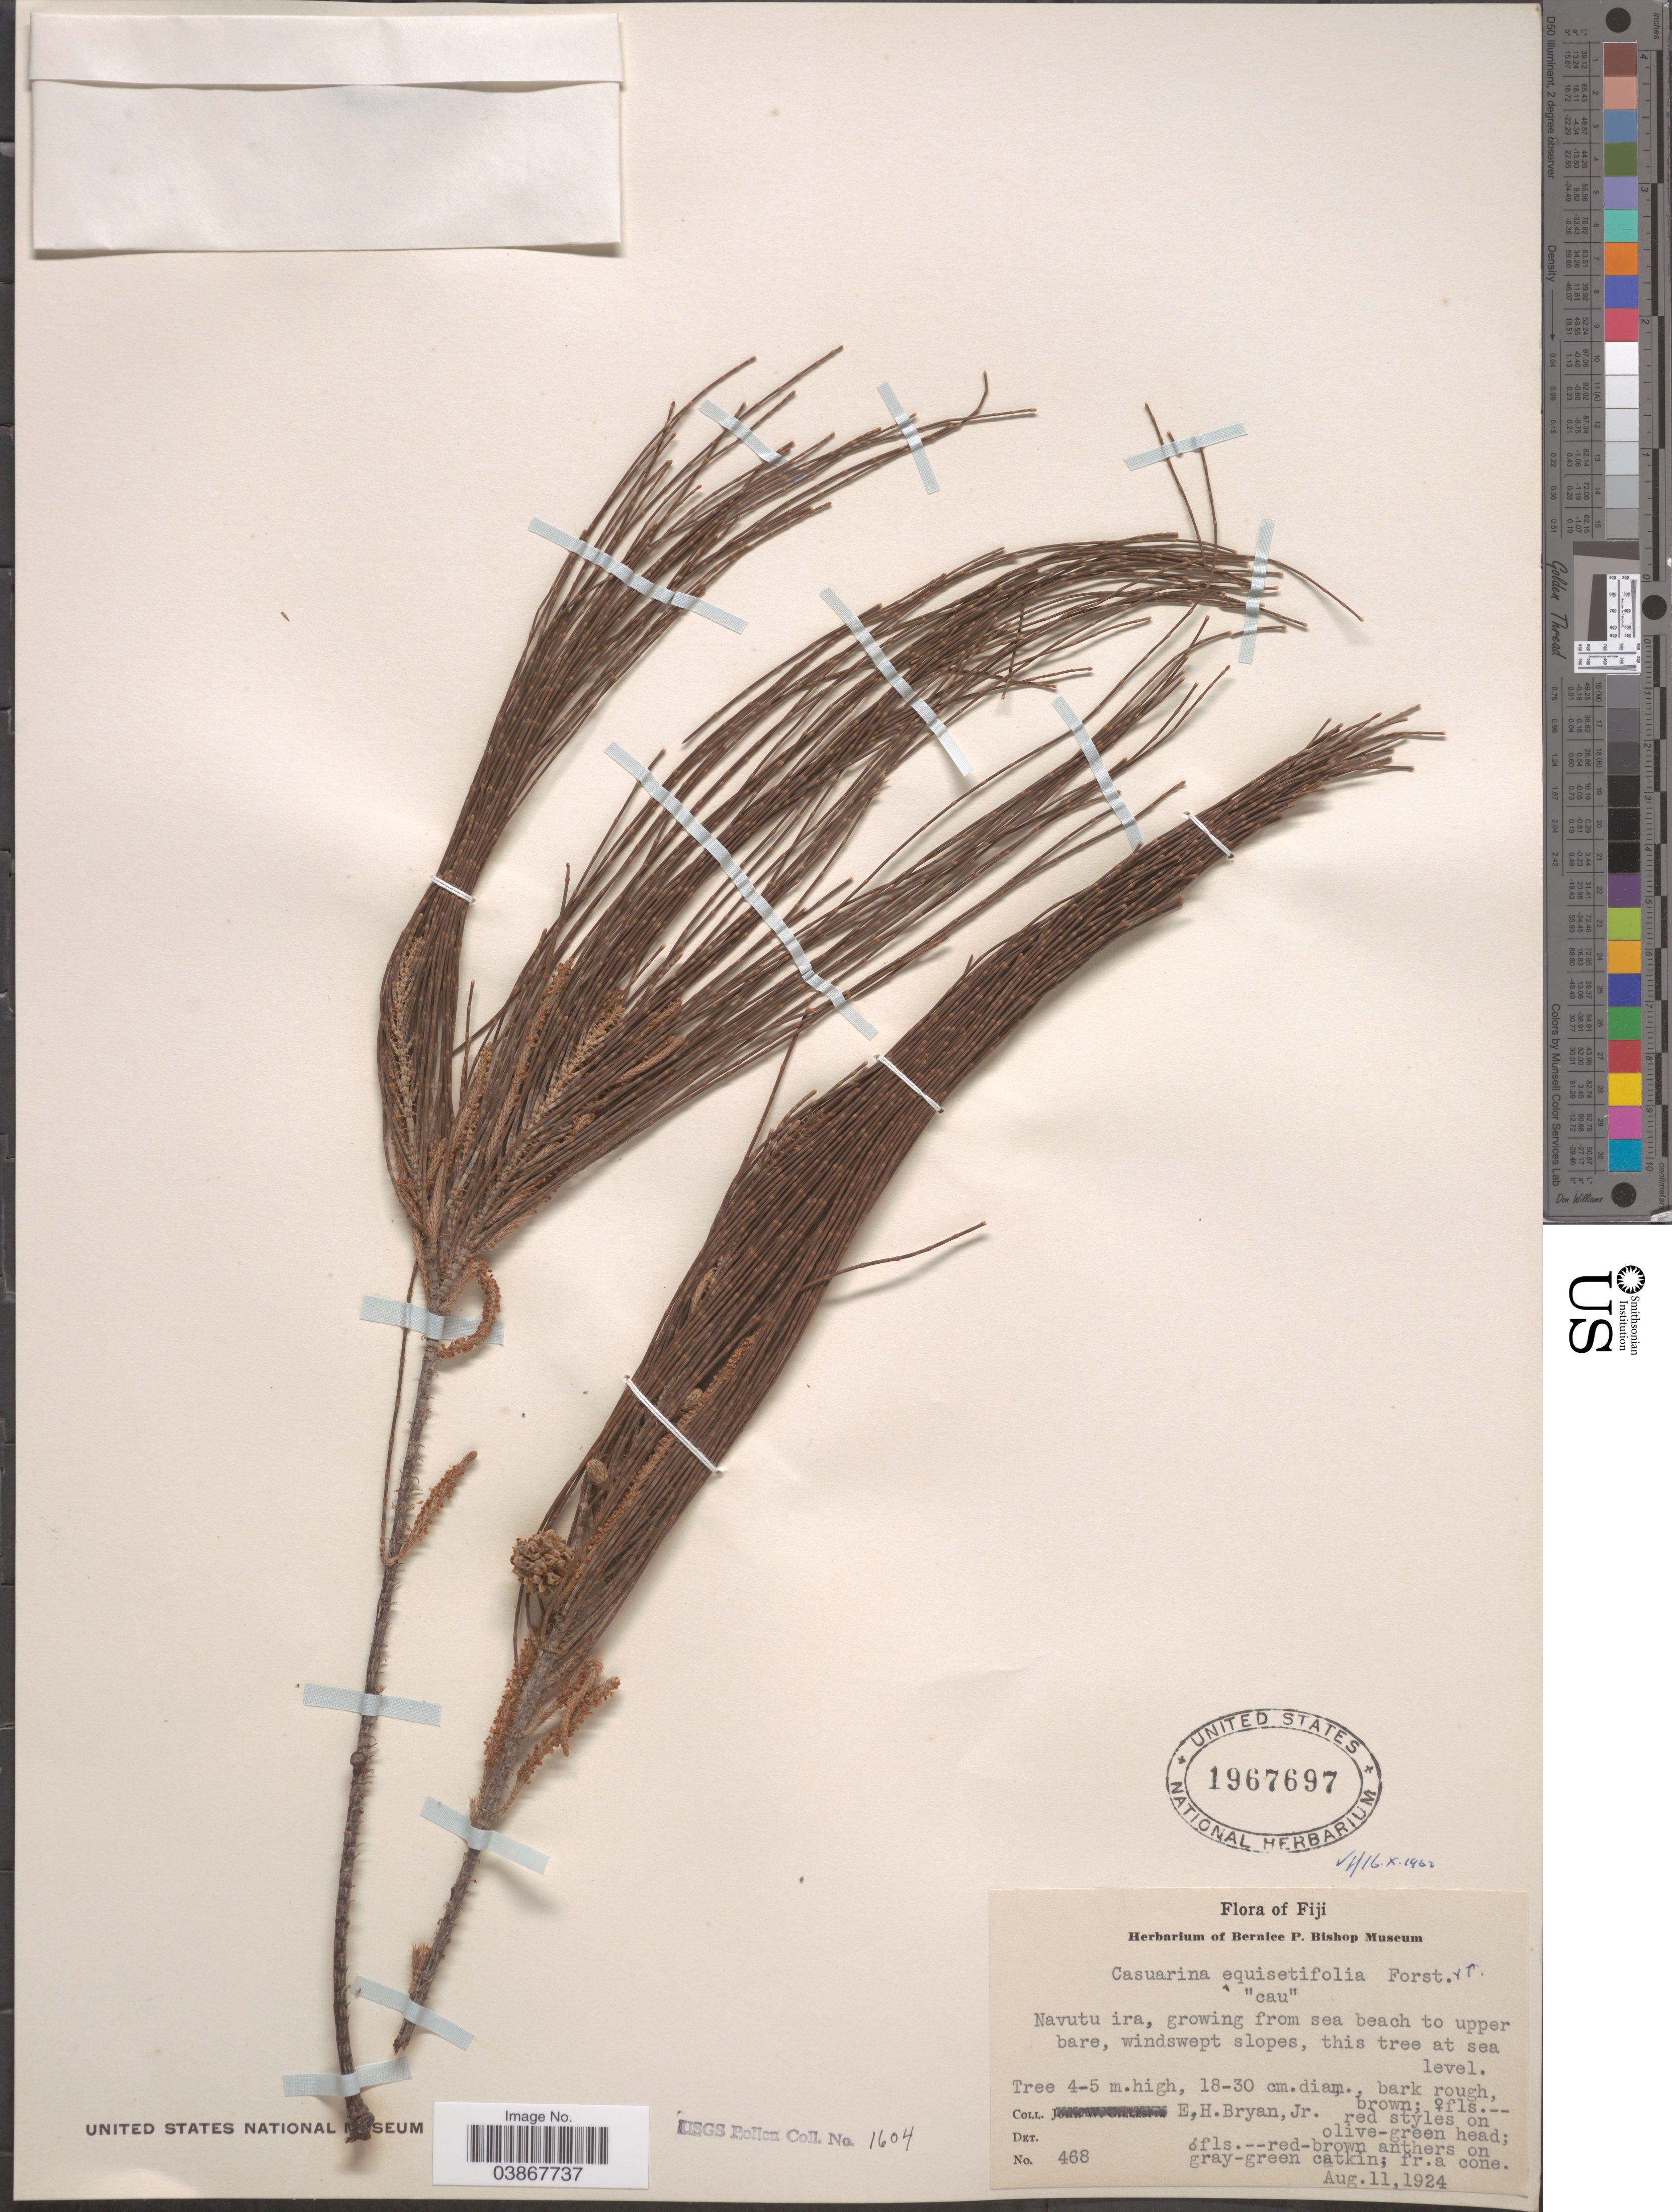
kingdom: Plantae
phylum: Tracheophyta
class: Magnoliopsida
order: Fagales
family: Casuarinaceae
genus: Casuarina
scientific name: Casuarina equisetifolia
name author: L.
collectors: E. Bryan Jr.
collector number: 468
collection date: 1924-08-11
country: Fiji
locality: Navutu ira, from sea beach to upper bare, windswept slopes.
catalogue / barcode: US 1967697